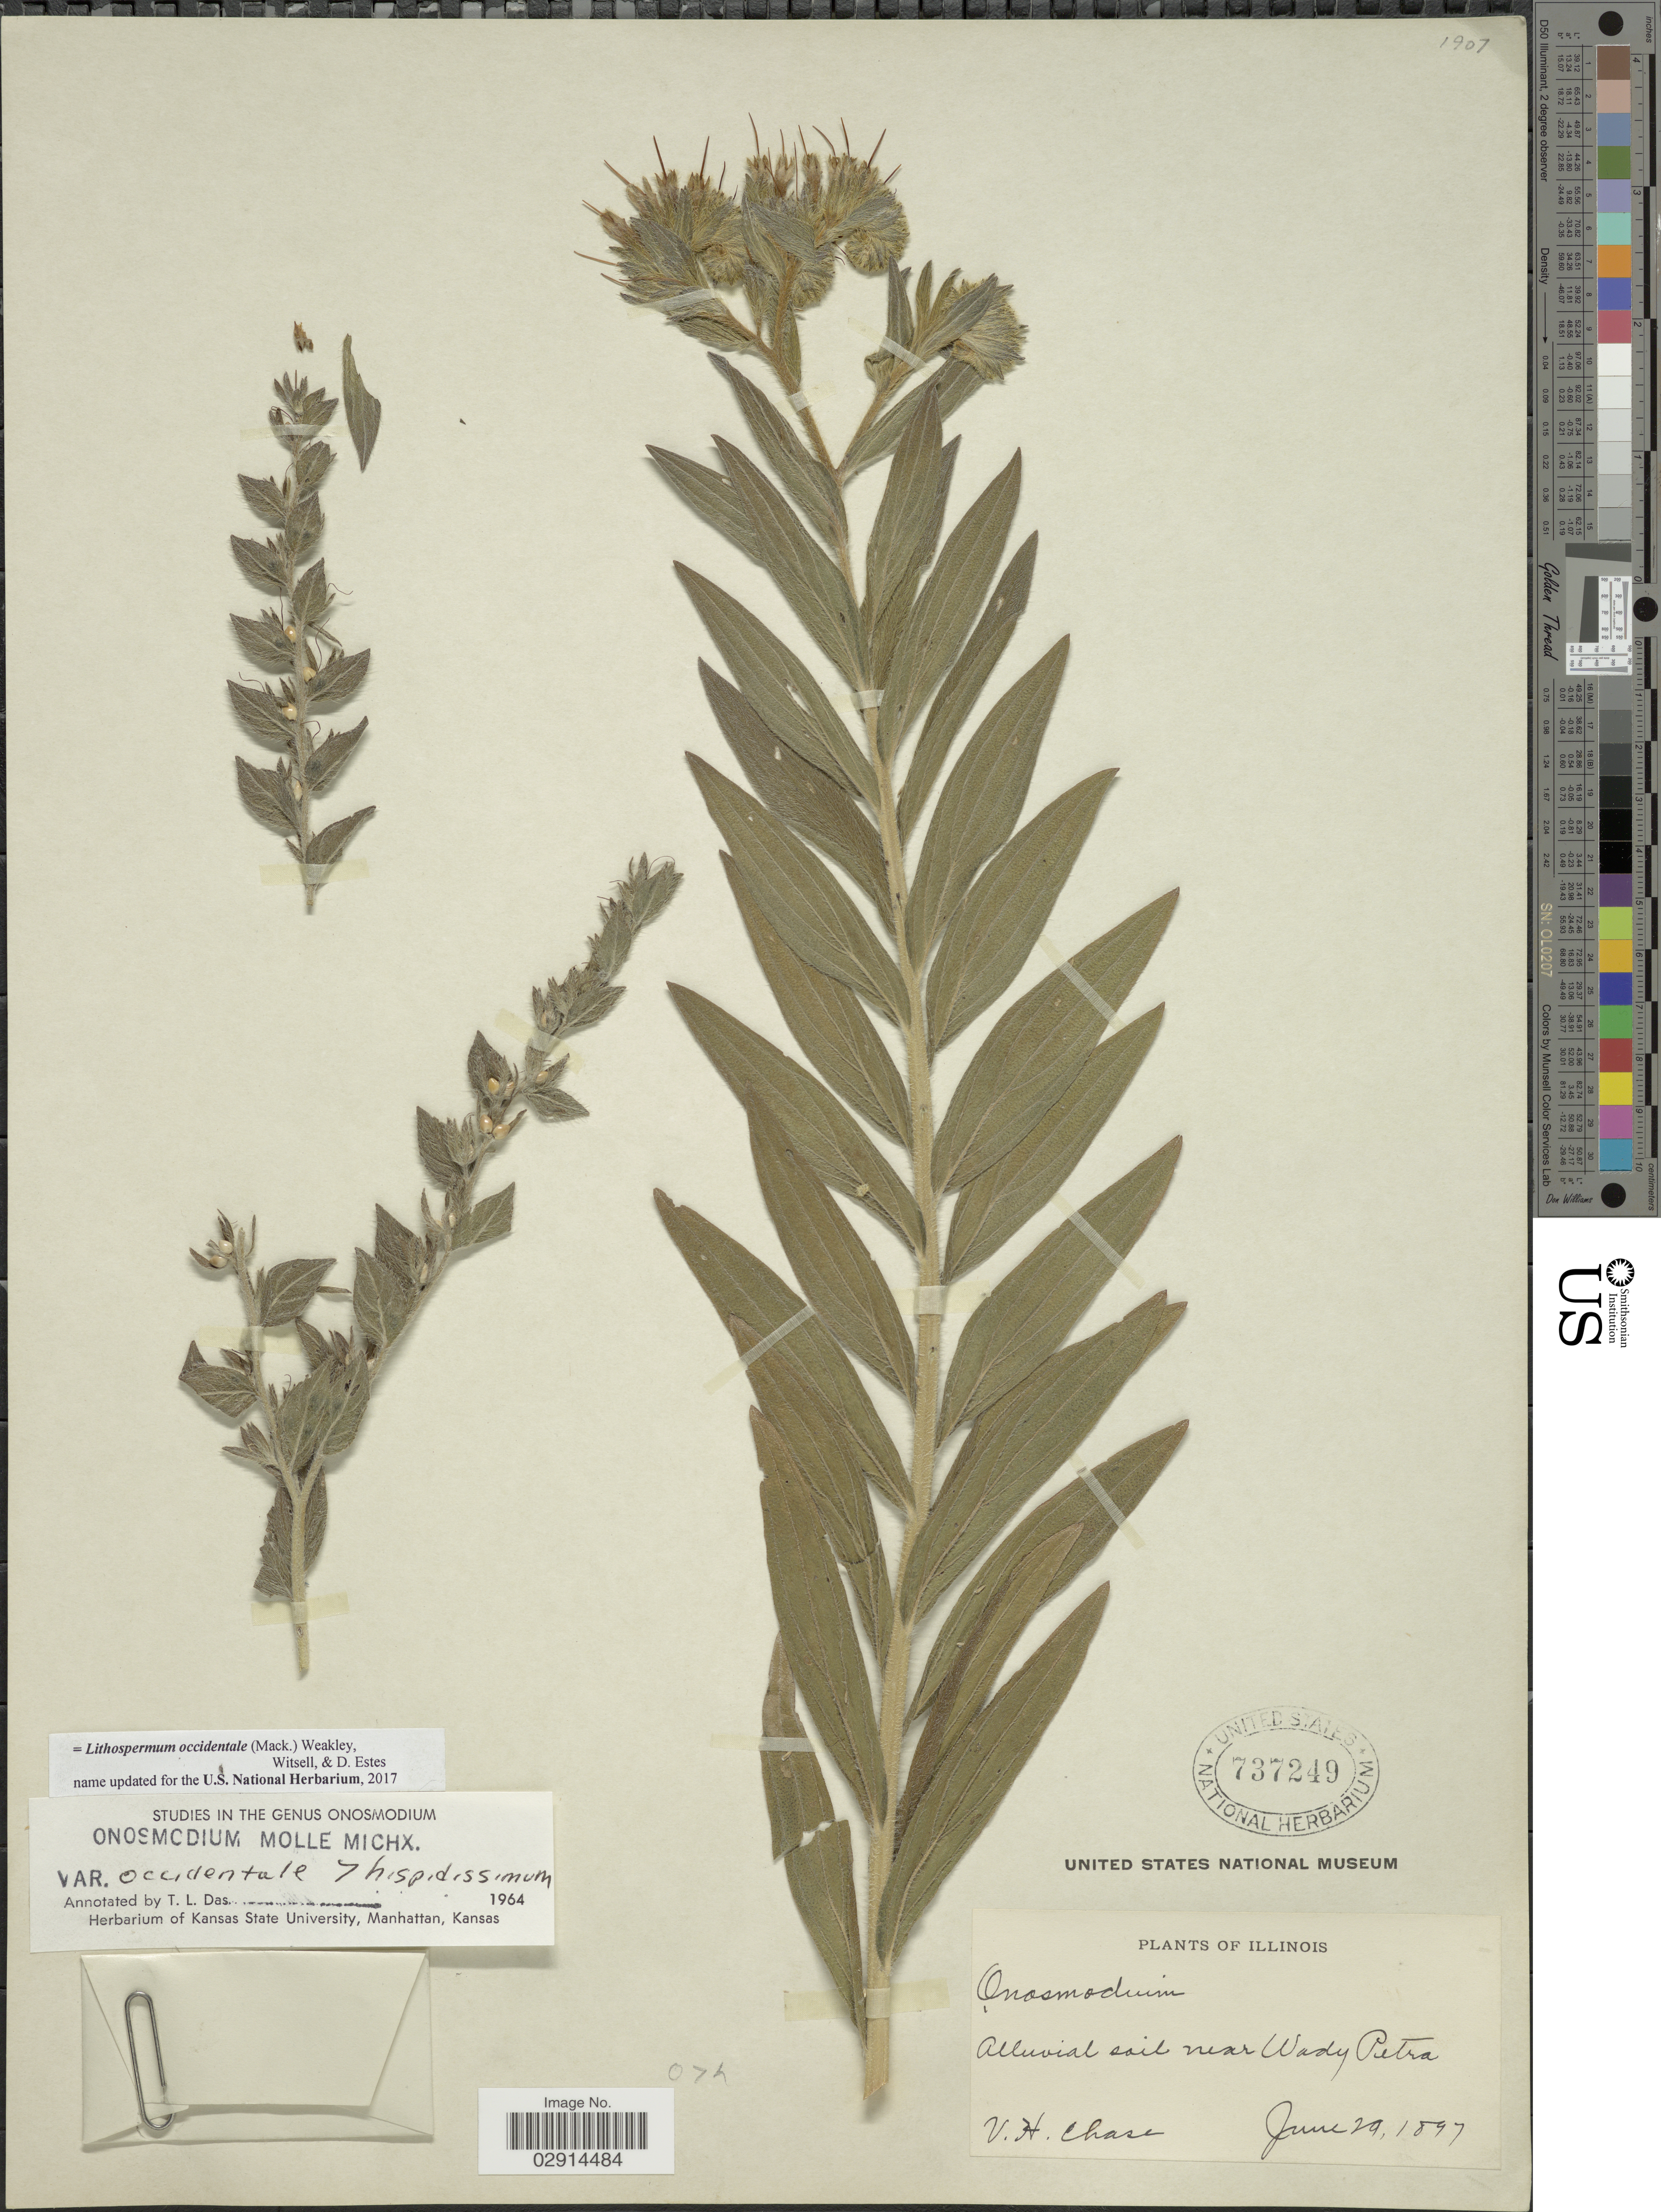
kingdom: Plantae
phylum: Tracheophyta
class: Magnoliopsida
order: Boraginales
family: Boraginaceae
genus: Lithospermum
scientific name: Lithospermum occidentale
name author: (Mack.) Weakley et al.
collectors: V. H. Chase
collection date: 1897-06-29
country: United States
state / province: Illinois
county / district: Stark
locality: Alluvial soil near Wady Petra.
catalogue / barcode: US 737249